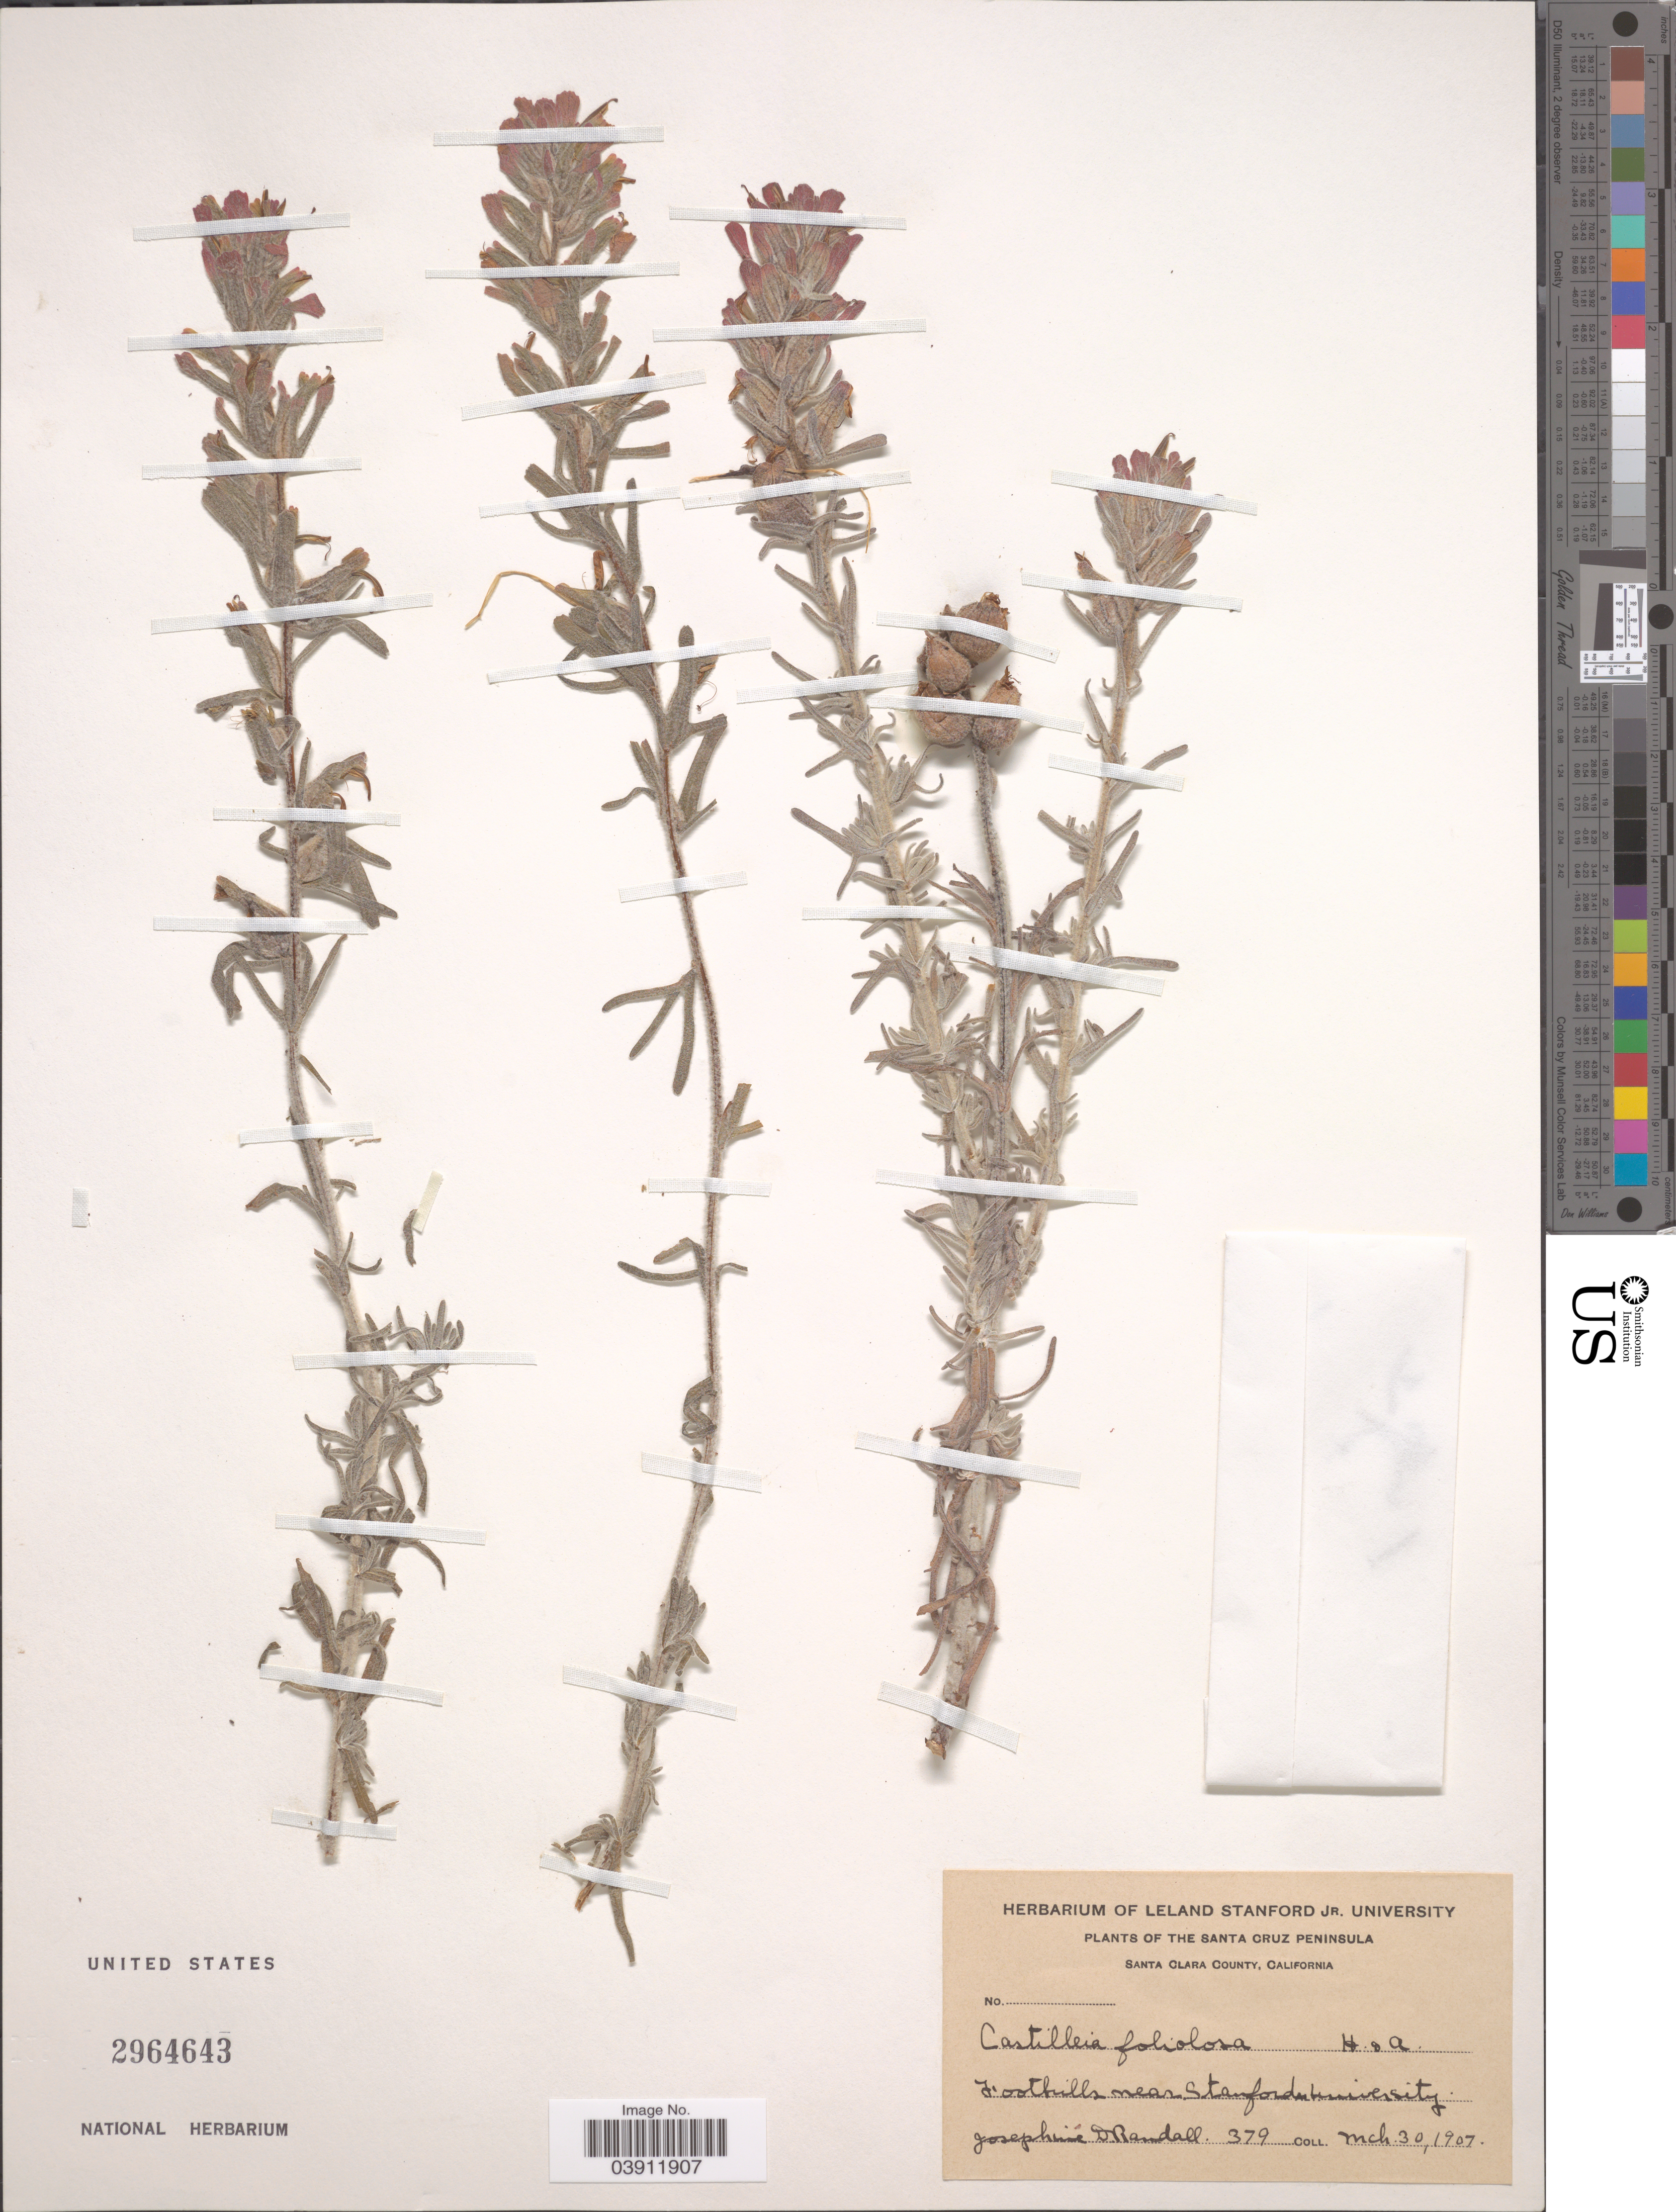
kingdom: Plantae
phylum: Tracheophyta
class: Magnoliopsida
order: Lamiales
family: Orobanchaceae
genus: Castilleja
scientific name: Castilleja foliolosa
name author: Hook. f.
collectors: J. Randall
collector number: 379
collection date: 1907-03-30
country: United States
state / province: California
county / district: Santa Clara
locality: Santa Cruz Peninsula. Santa Clara County. Foothills near Stanford University.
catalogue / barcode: US 2964643